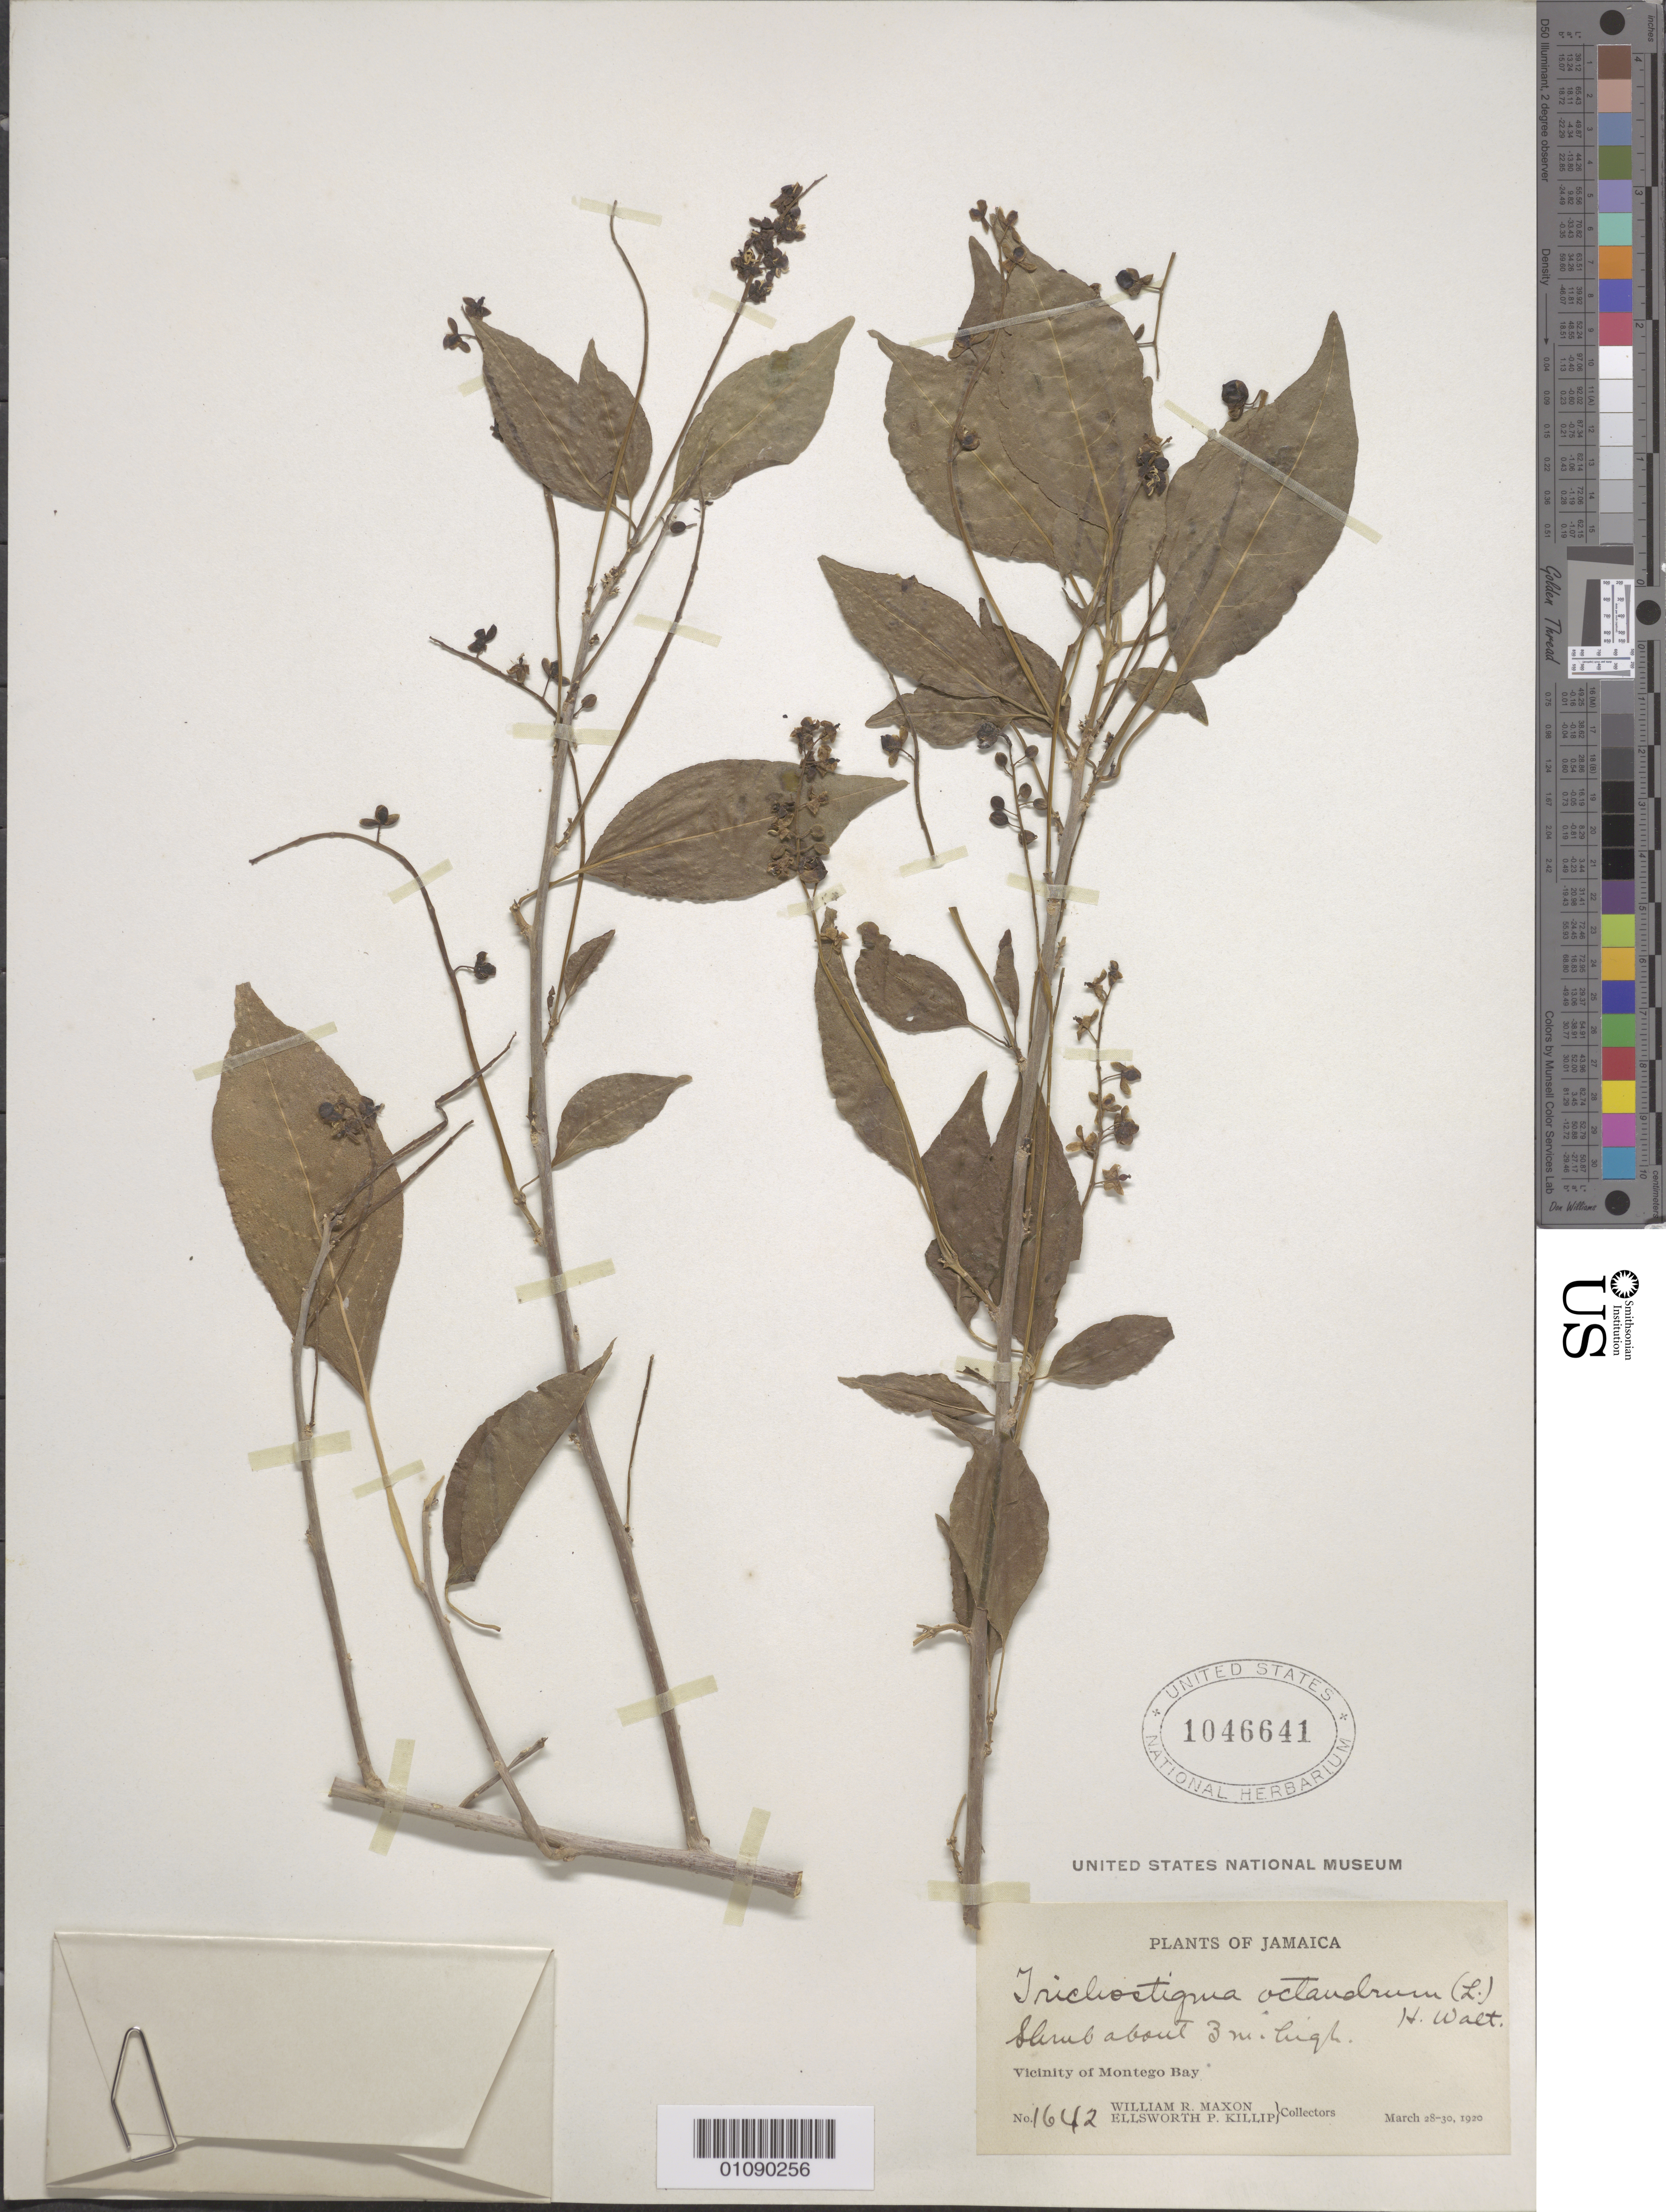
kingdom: Plantae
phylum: Tracheophyta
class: Magnoliopsida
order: Caryophyllales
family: Phytolaccaceae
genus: Trichostigma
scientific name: Trichostigma octandrum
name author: (L.) H. Walter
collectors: W. R. Maxon & E. P. Killip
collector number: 1642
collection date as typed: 28 Mar 1920 to 30 Mar 1920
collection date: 1920-03-28/1920-03-30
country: Jamaica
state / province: Saint James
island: Jamaica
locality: Vicinity of Montego Bay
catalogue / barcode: US 1046641